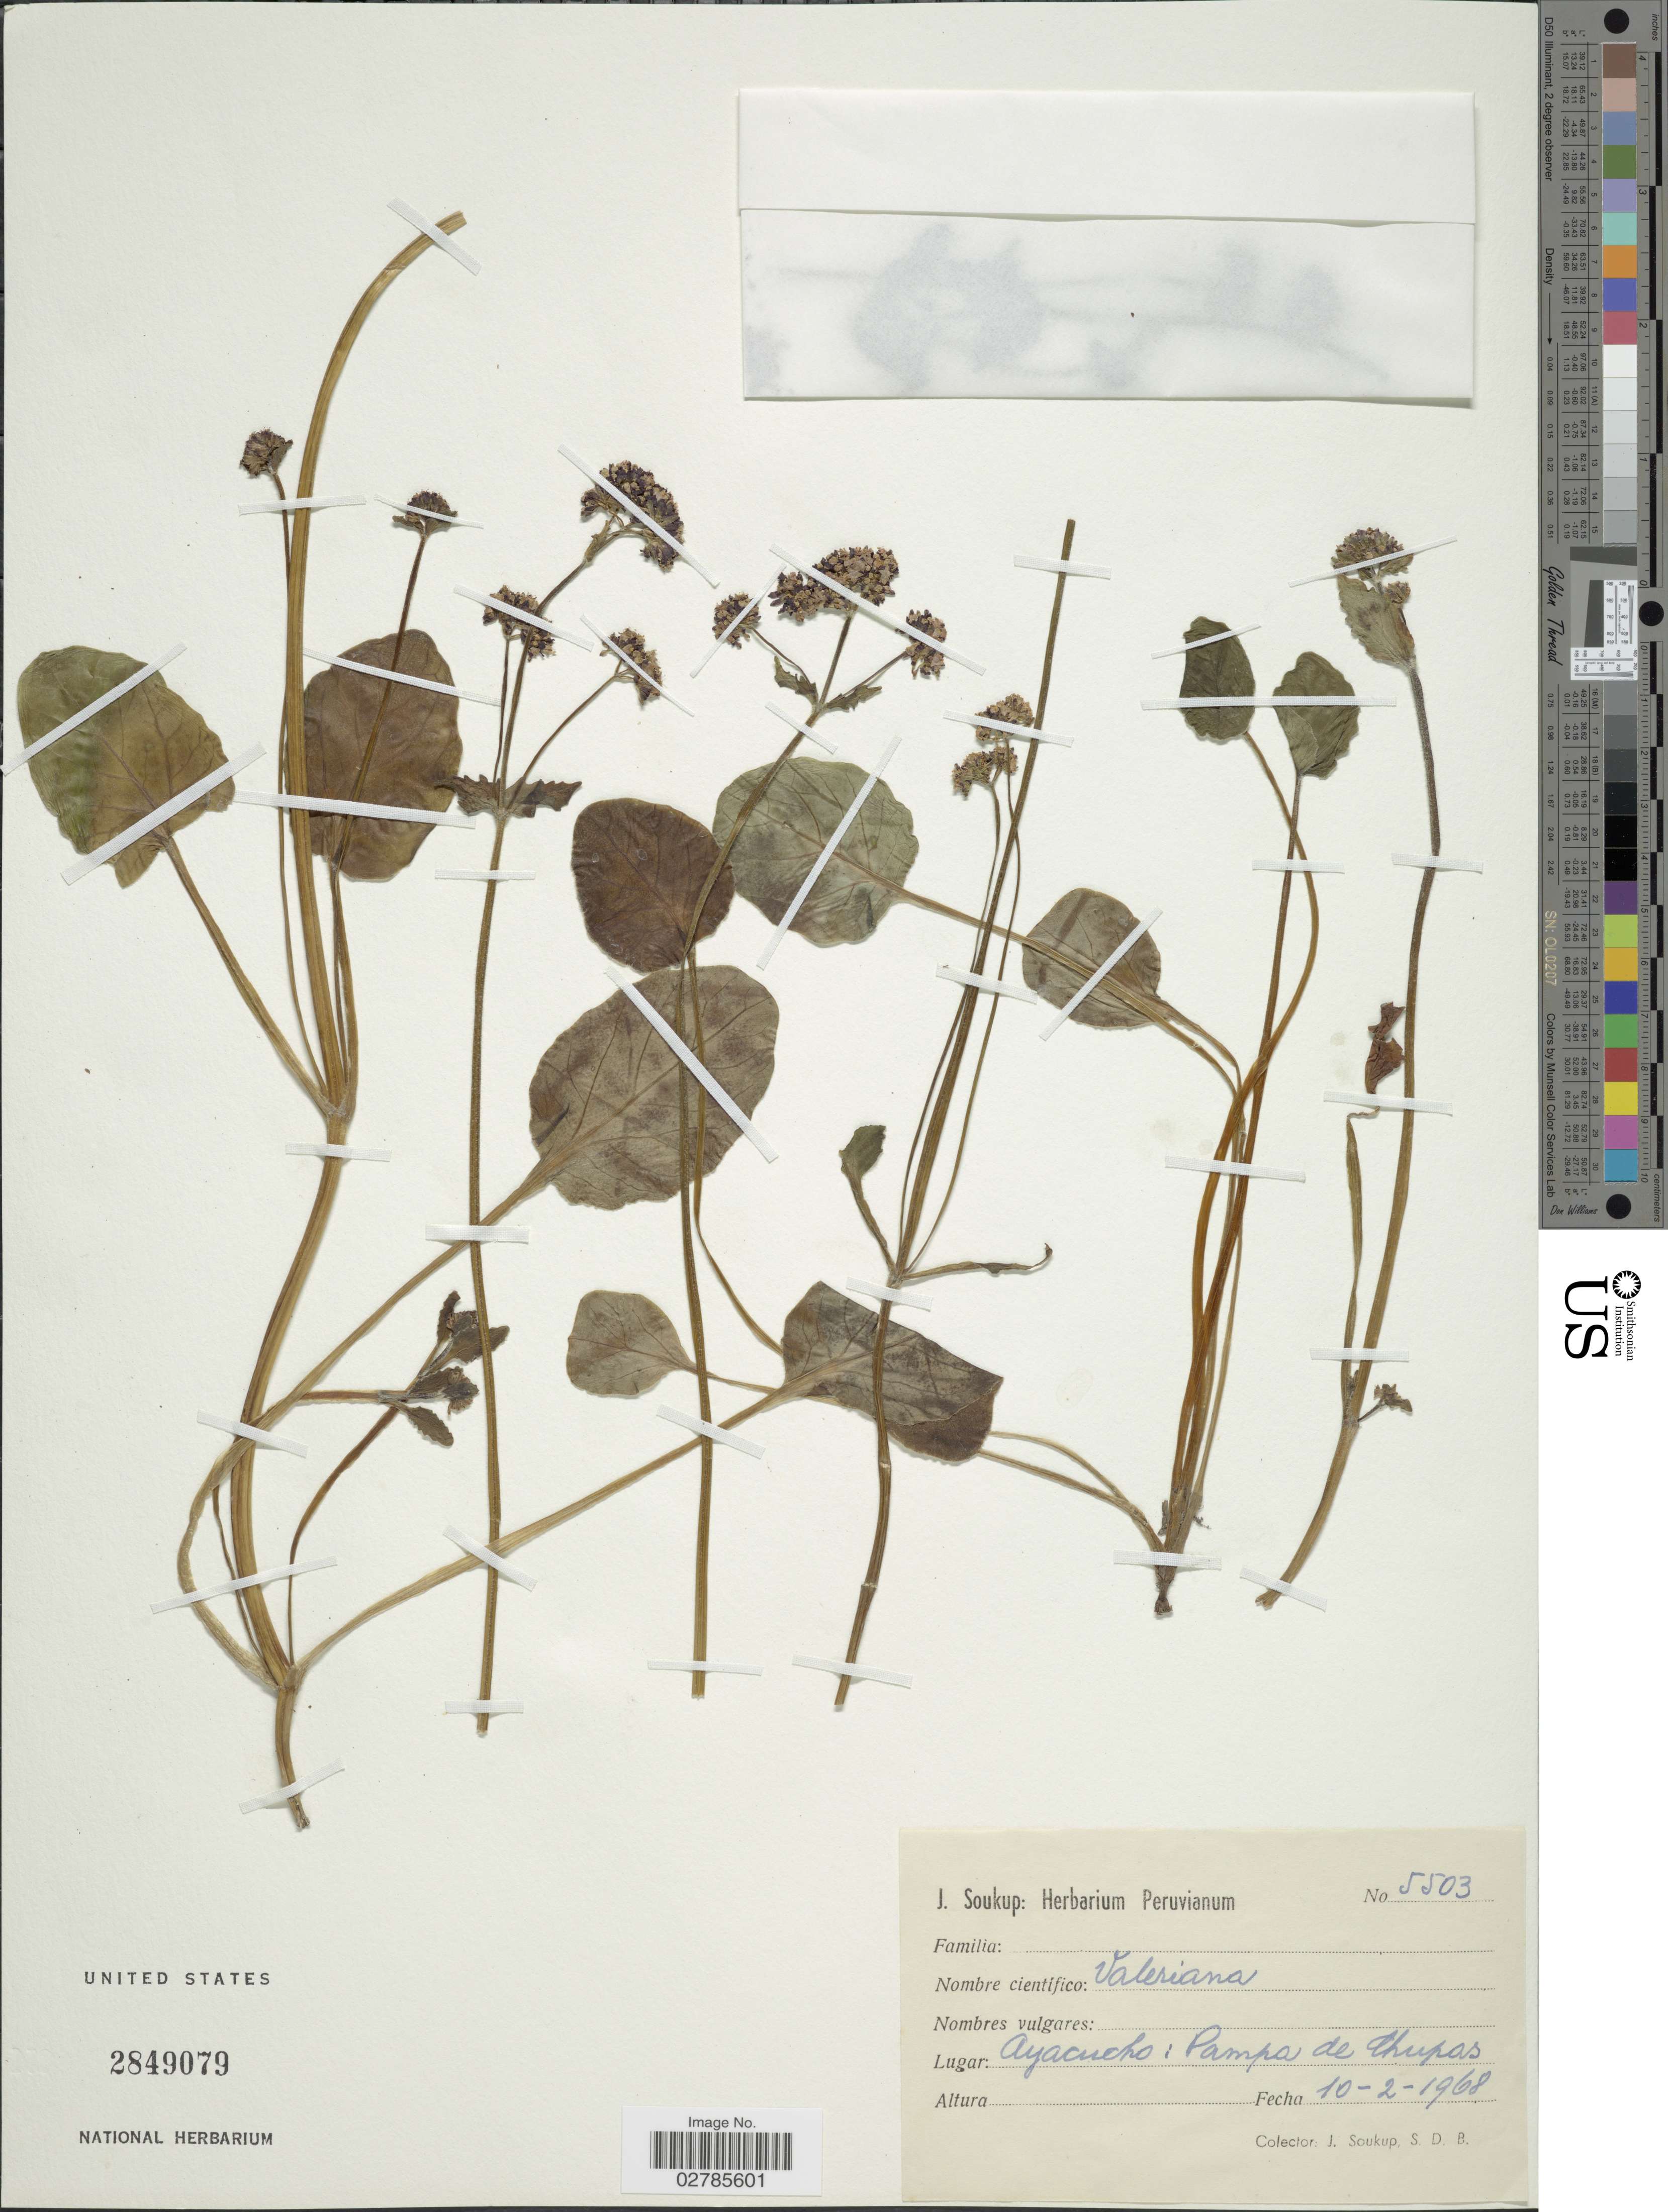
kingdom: Plantae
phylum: Tracheophyta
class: Magnoliopsida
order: Dipsacales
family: Caprifoliaceae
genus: Valeriana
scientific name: Valeriana sp.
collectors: J. Soukup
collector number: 5503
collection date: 1968-02-10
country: Peru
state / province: Ayacucho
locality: Pampa de Chupas.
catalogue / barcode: US 2849079